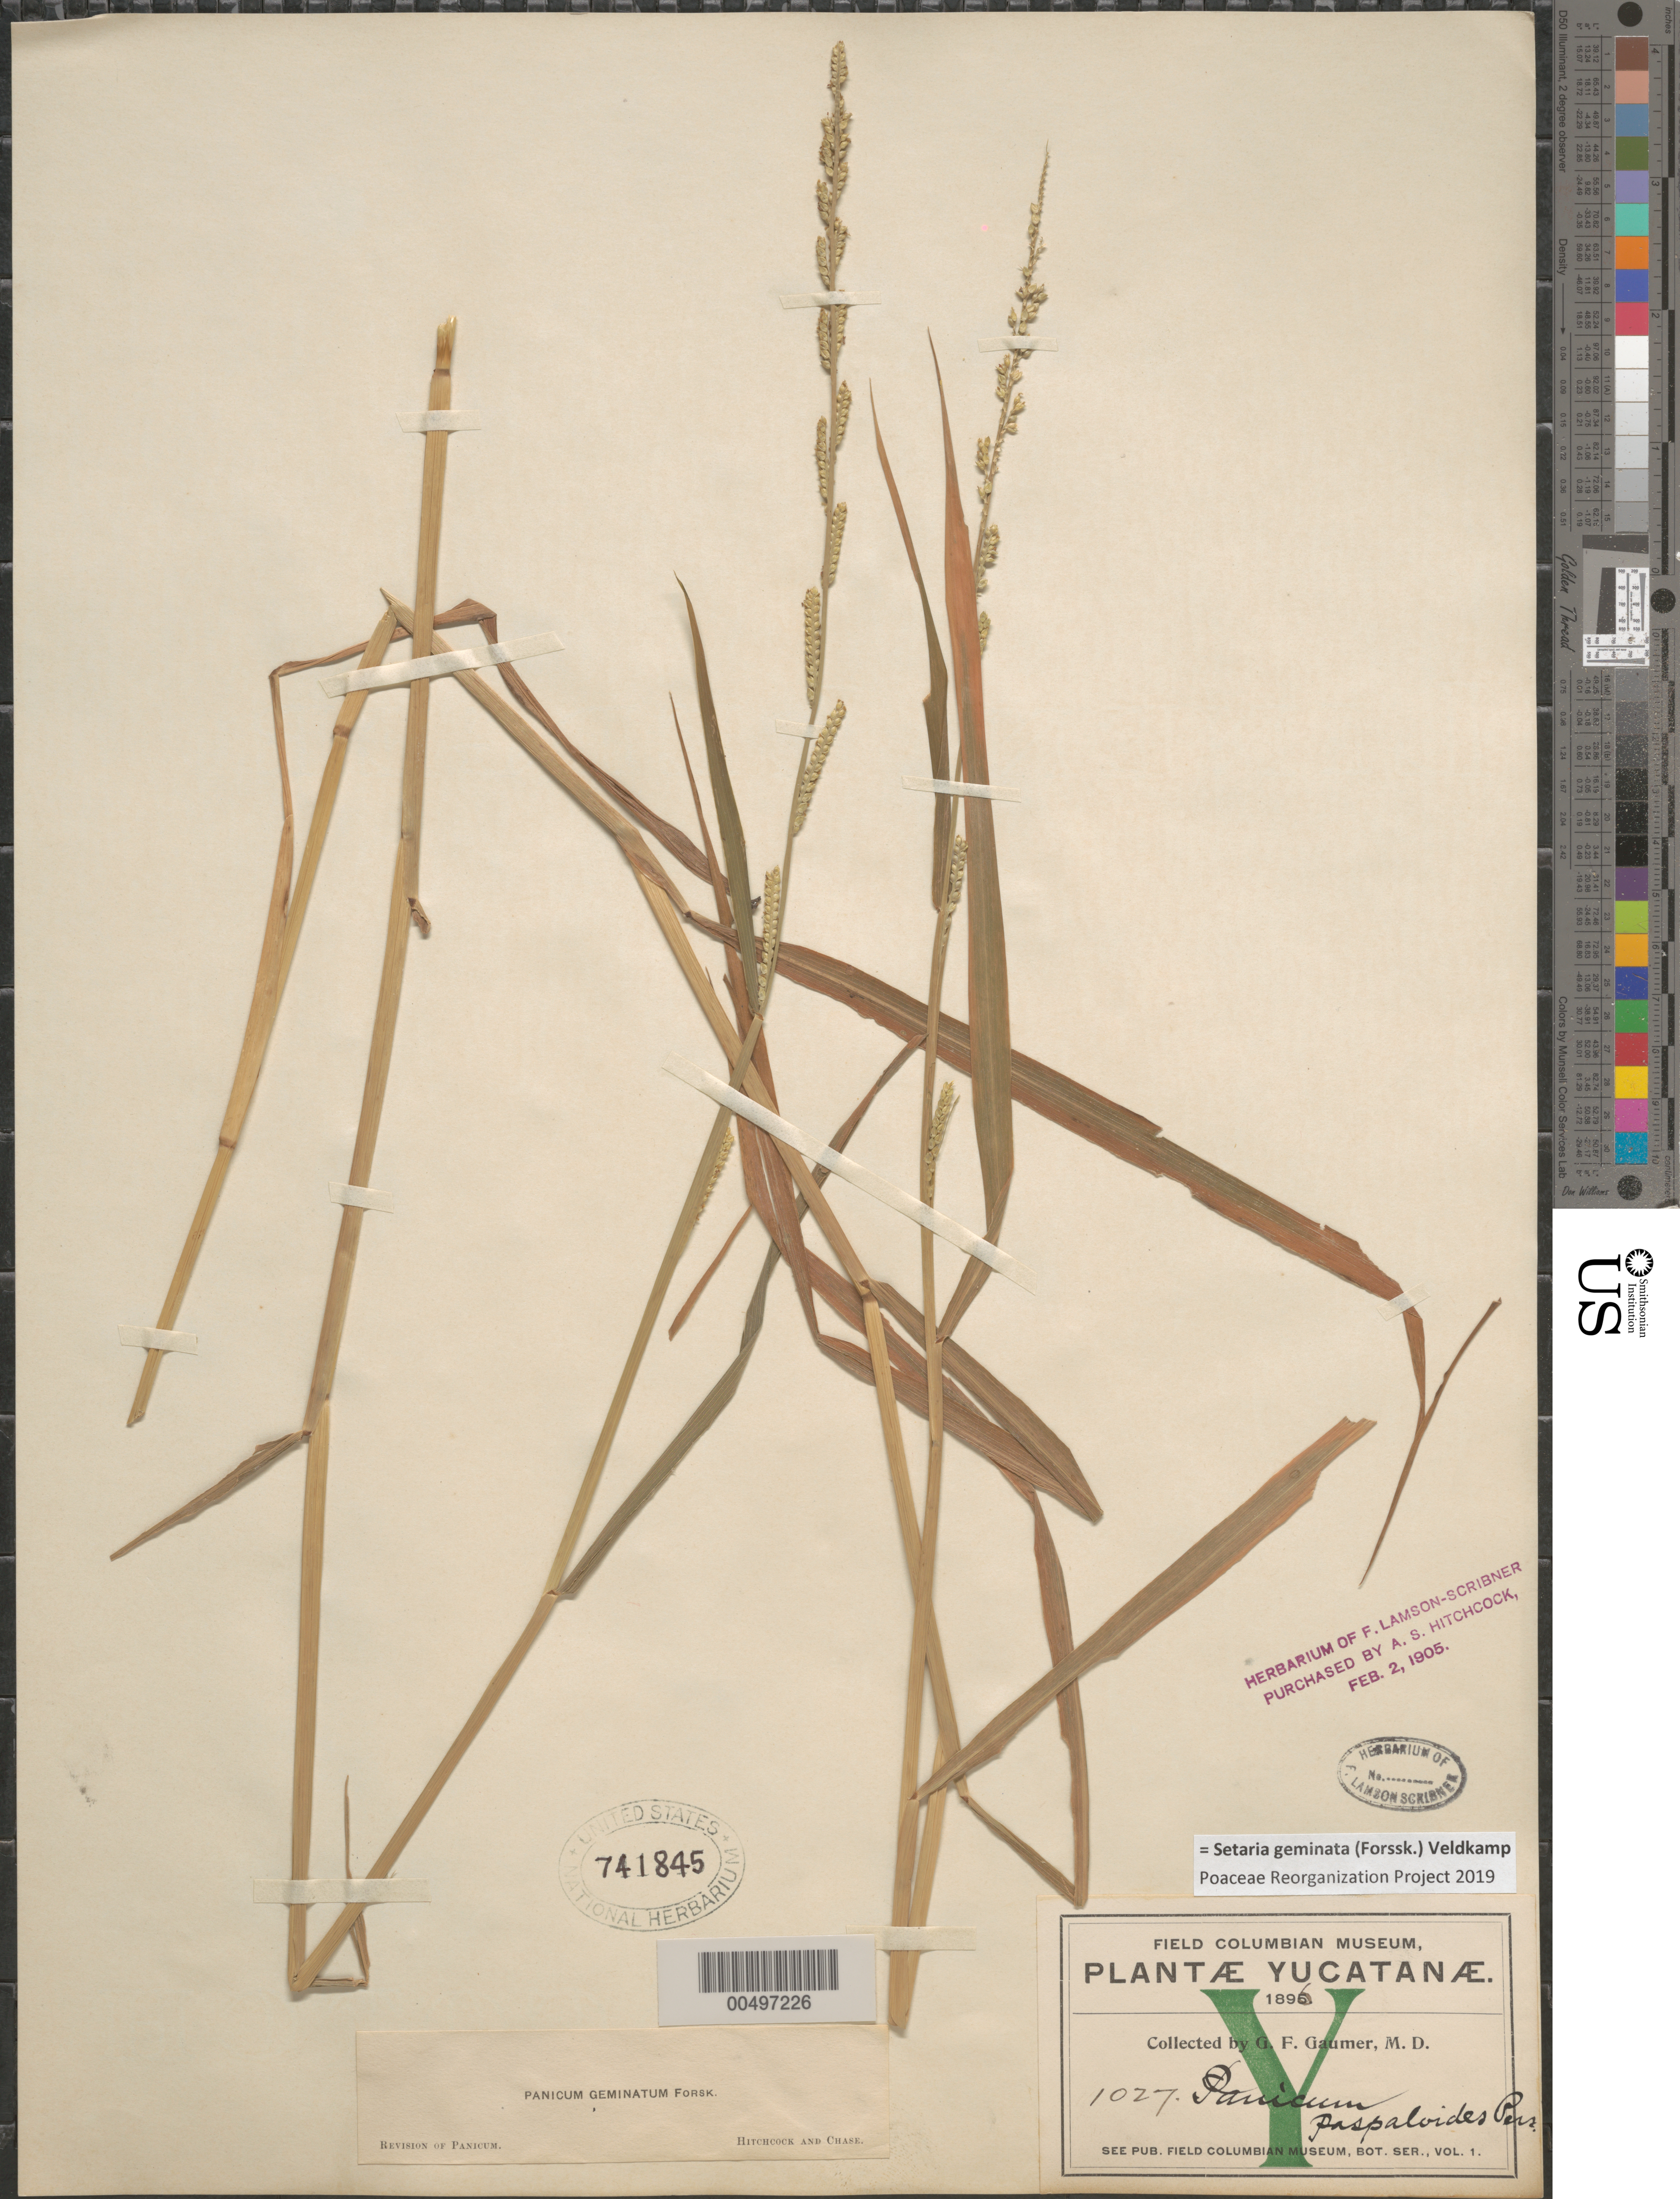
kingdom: Plantae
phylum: Tracheophyta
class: Liliopsida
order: Poales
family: Poaceae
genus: Setaria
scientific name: Setaria geminata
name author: (Forssk.) Veldkamp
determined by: Poaceae Reorganization Project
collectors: G. F. Gaumer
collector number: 1027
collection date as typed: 1896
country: Mexico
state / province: Yucatan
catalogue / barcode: US 741845